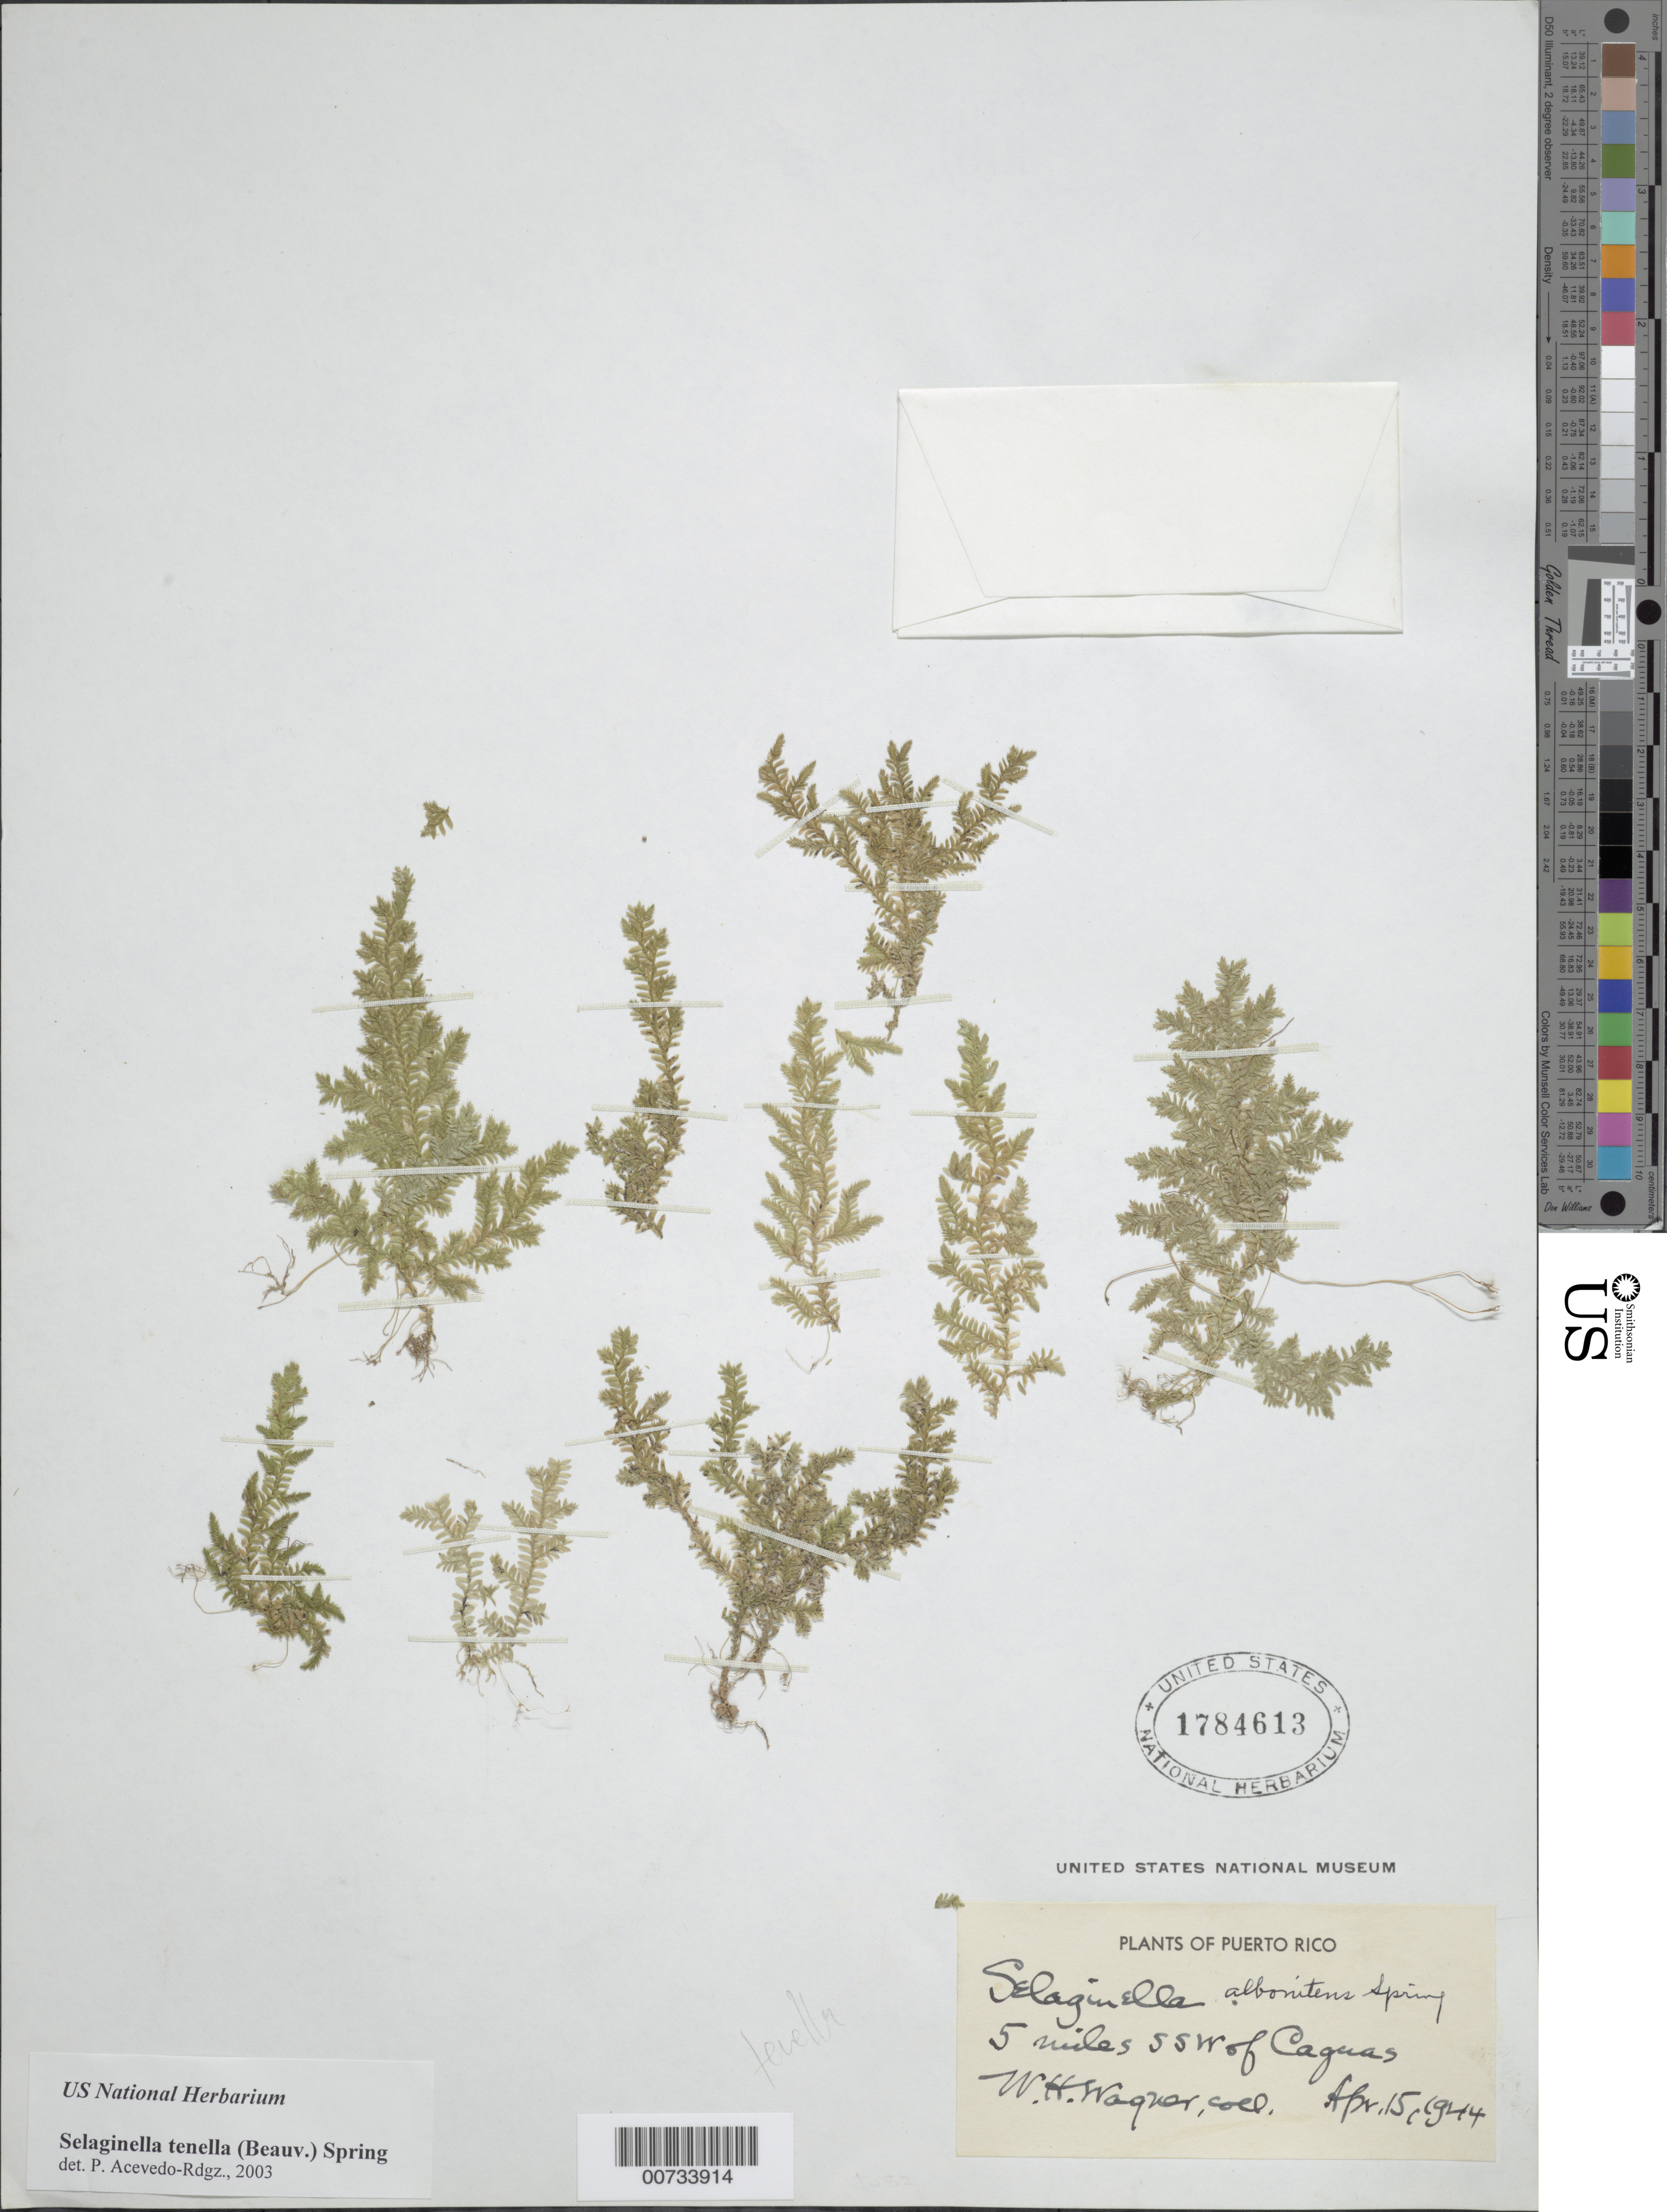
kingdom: Plantae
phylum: Tracheophyta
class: Lycopodiopsida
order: Selaginellales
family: Selaginellaceae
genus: Selaginella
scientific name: Selaginella tenella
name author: (P. Beauv.) Spring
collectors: W. H. Wagner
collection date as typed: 15 Apr 1944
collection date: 1944-04-15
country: Puerto Rico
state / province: Caguas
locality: Caguas, 5 mi SSW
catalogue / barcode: US 1784613